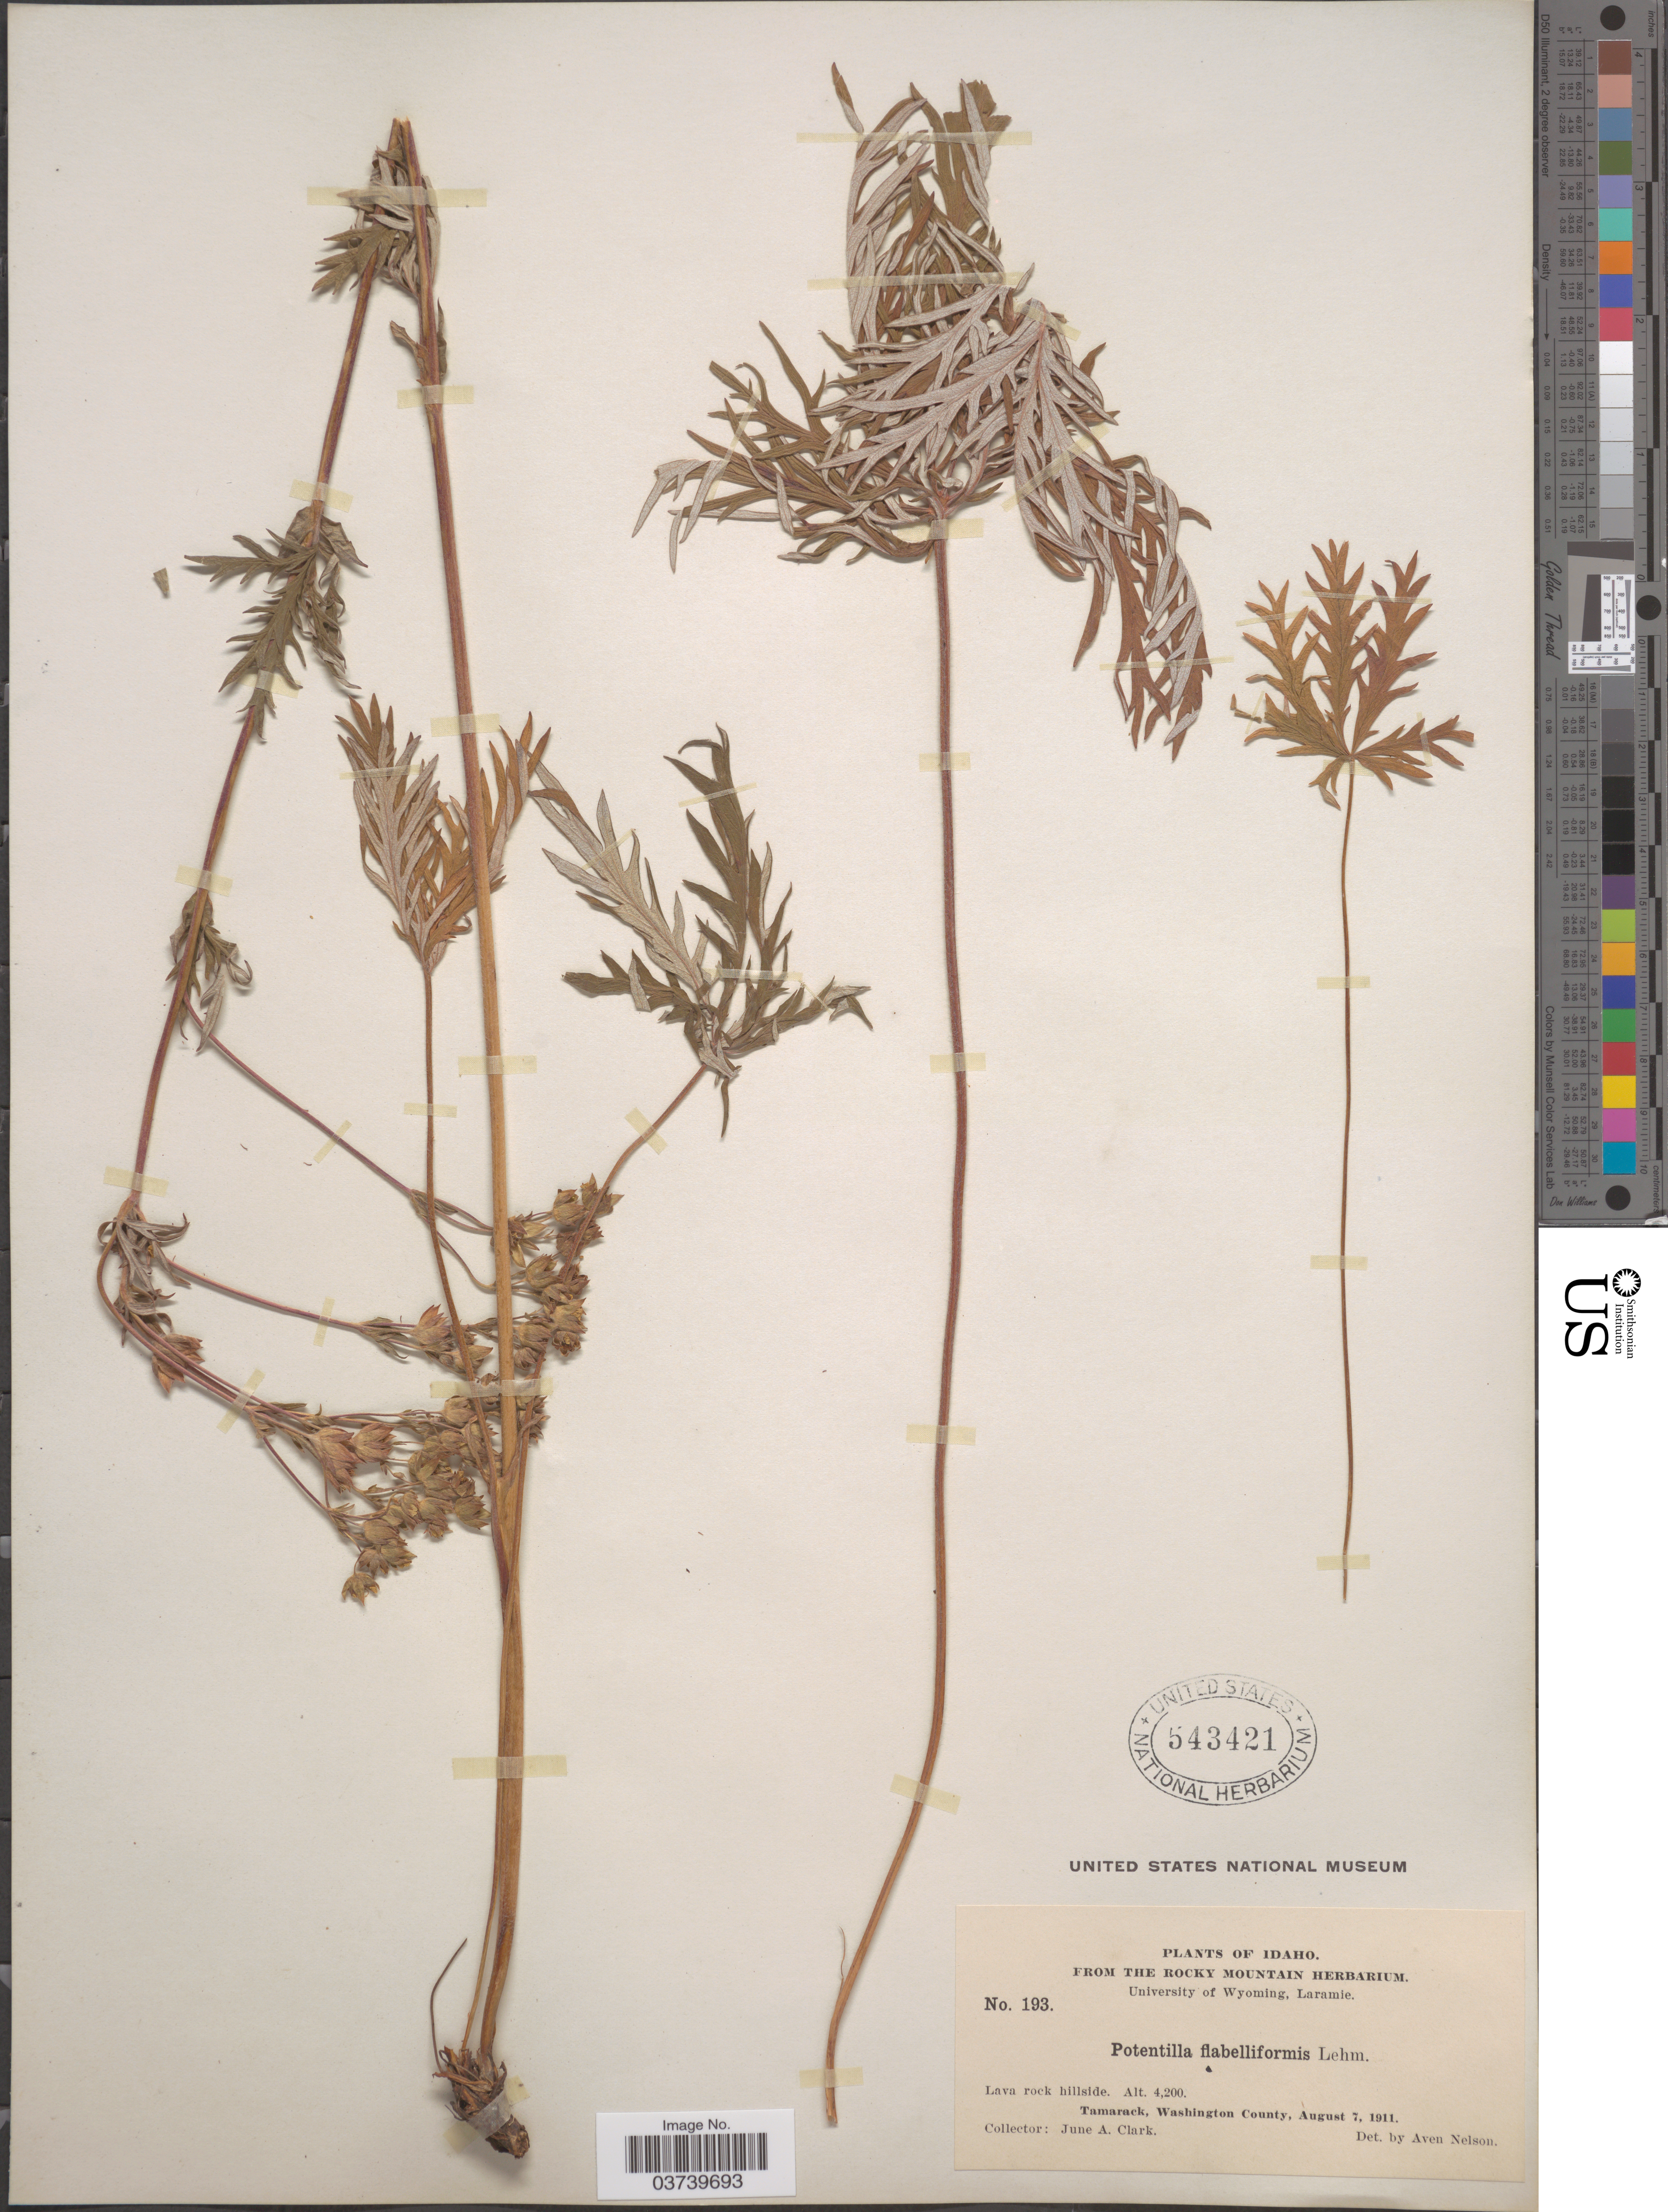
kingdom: Plantae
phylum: Tracheophyta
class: Magnoliopsida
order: Rosales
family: Rosaceae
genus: Potentilla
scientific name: Potentilla gracilis var. flabelliformis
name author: (Lehm.) Nutt.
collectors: J. A. Clark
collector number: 193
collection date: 1911-08-07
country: United States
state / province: Idaho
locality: Lava rock hillside. Tamarack, Washington County.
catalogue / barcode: US 543421